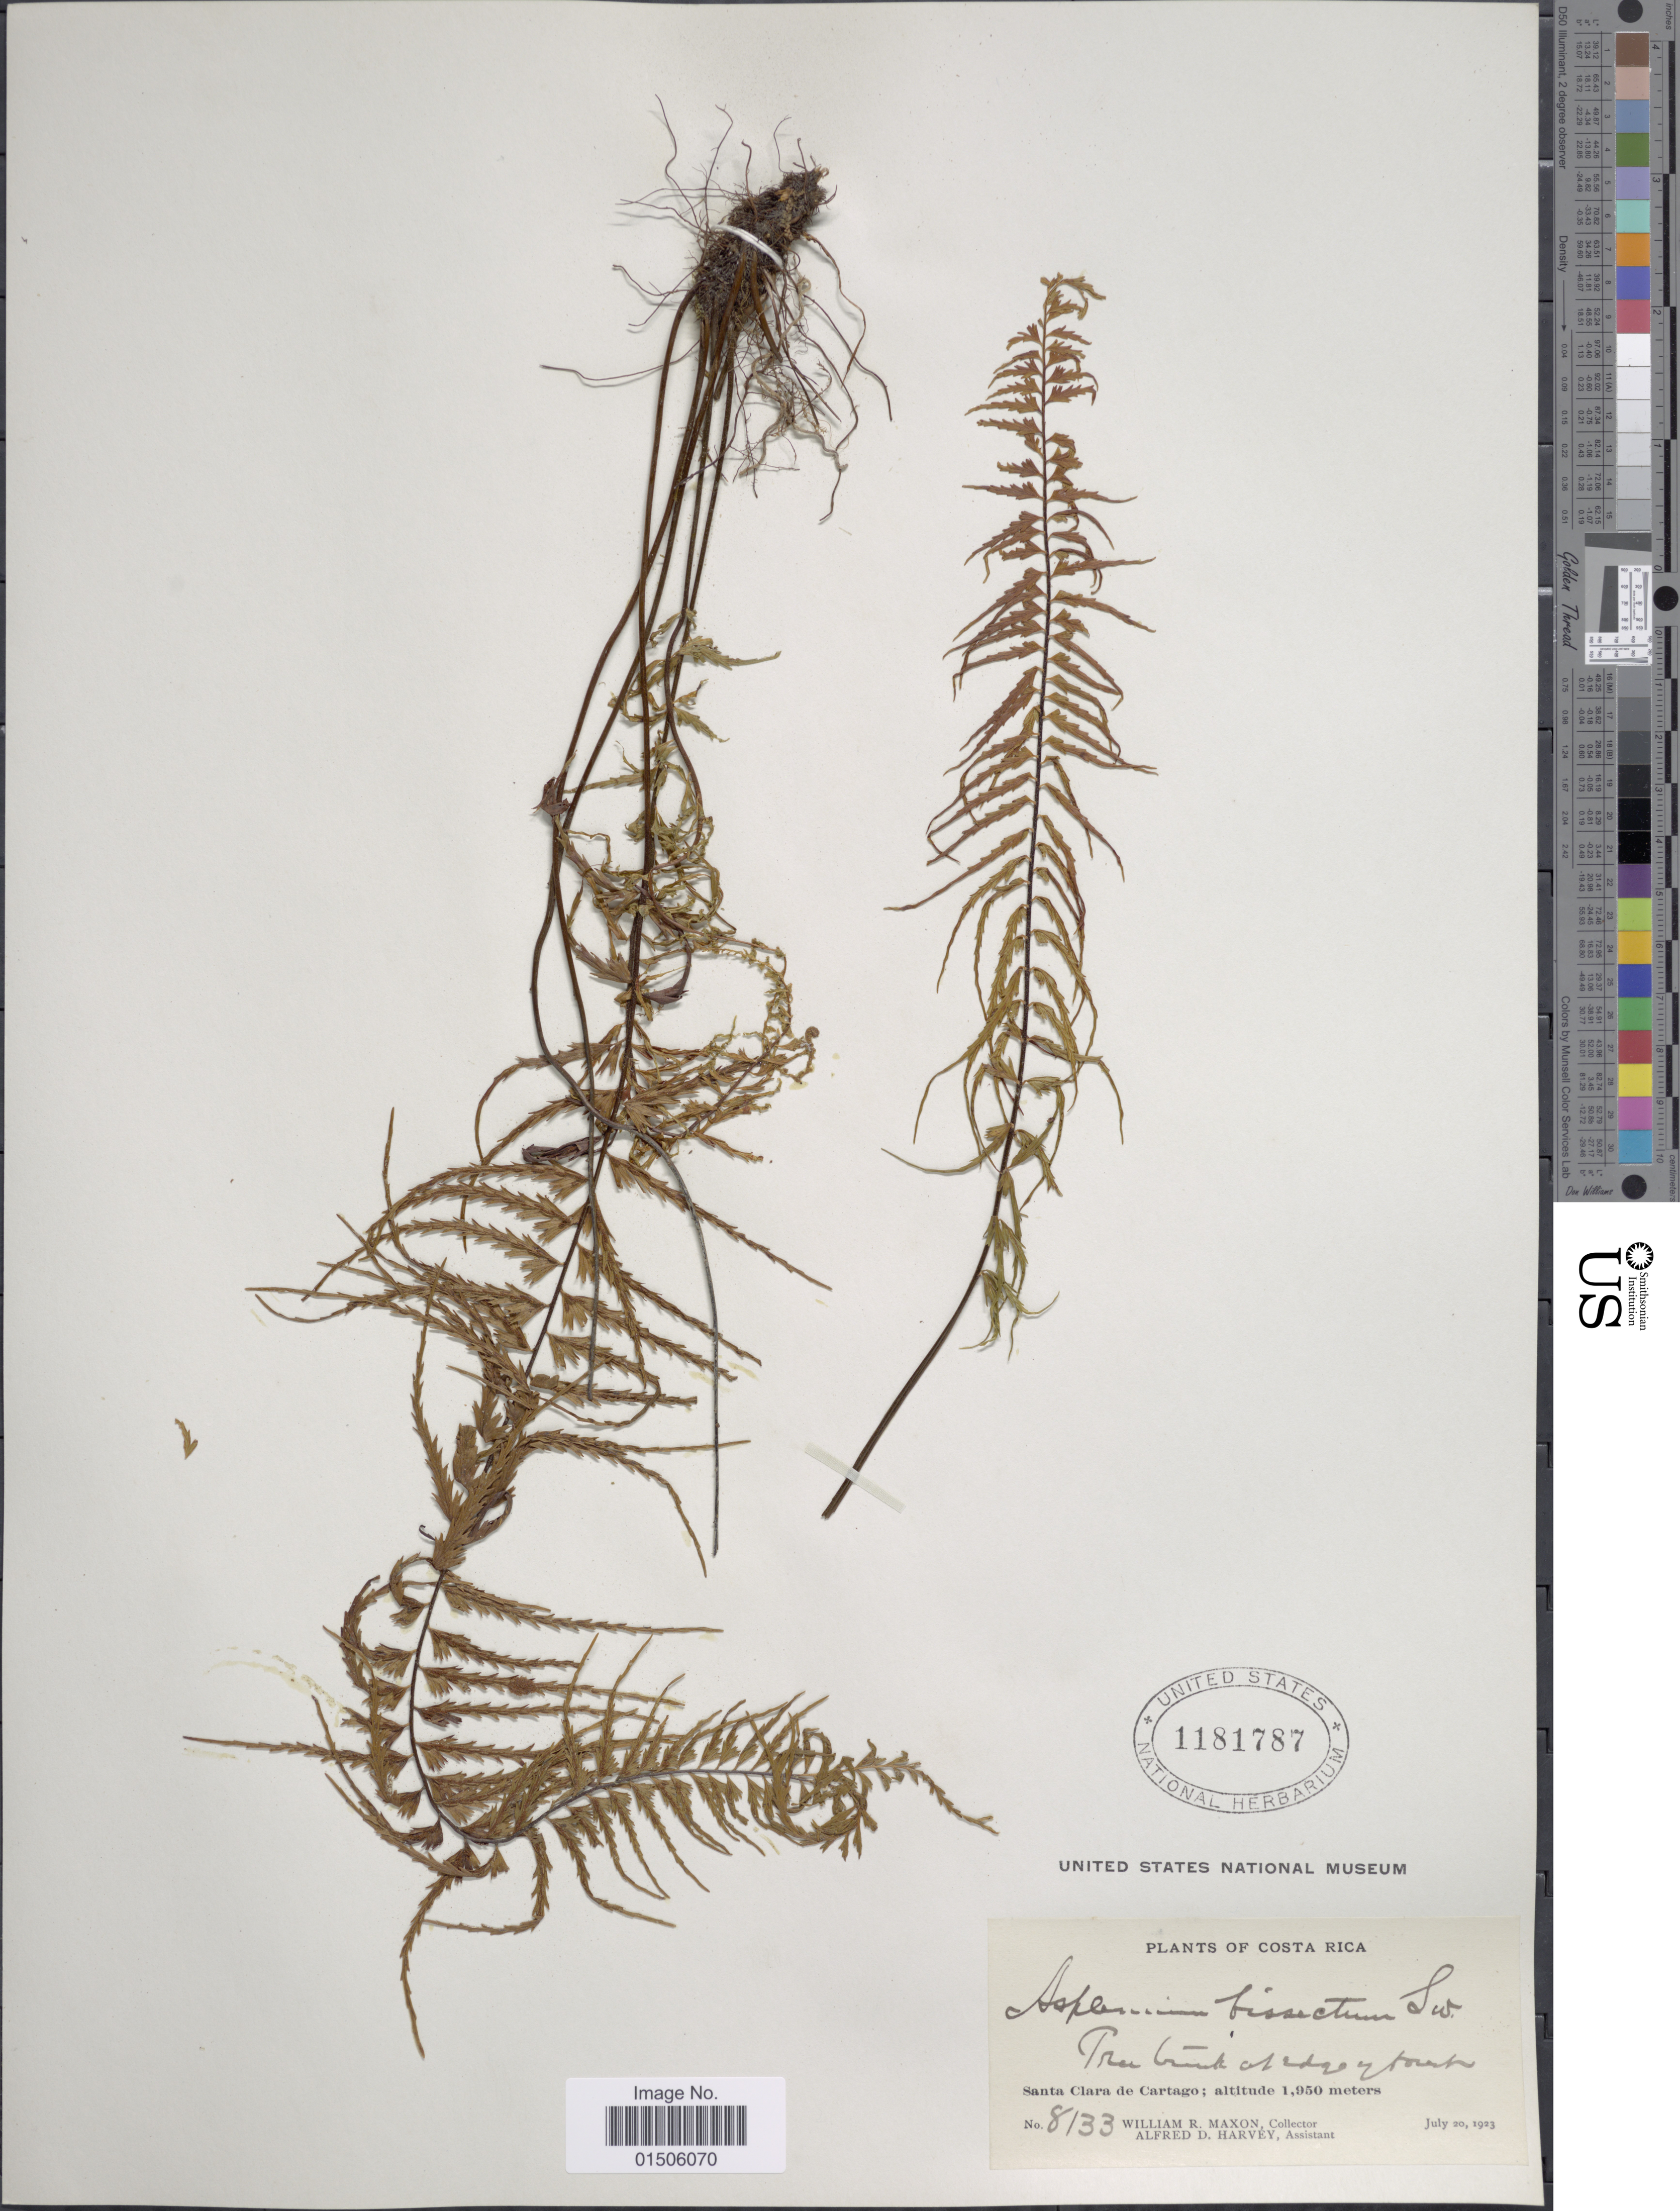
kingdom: Plantae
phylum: Tracheophyta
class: Polypodiopsida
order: Polypodiales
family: Aspleniaceae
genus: Asplenium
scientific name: Asplenium dissectum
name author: Sw.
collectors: W. R. Maxon & A. D. Harvey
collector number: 8133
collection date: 1923-07-20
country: Costa Rica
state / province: Cartago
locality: Santa Clara de Cartago.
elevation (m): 1950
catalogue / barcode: US 1181787